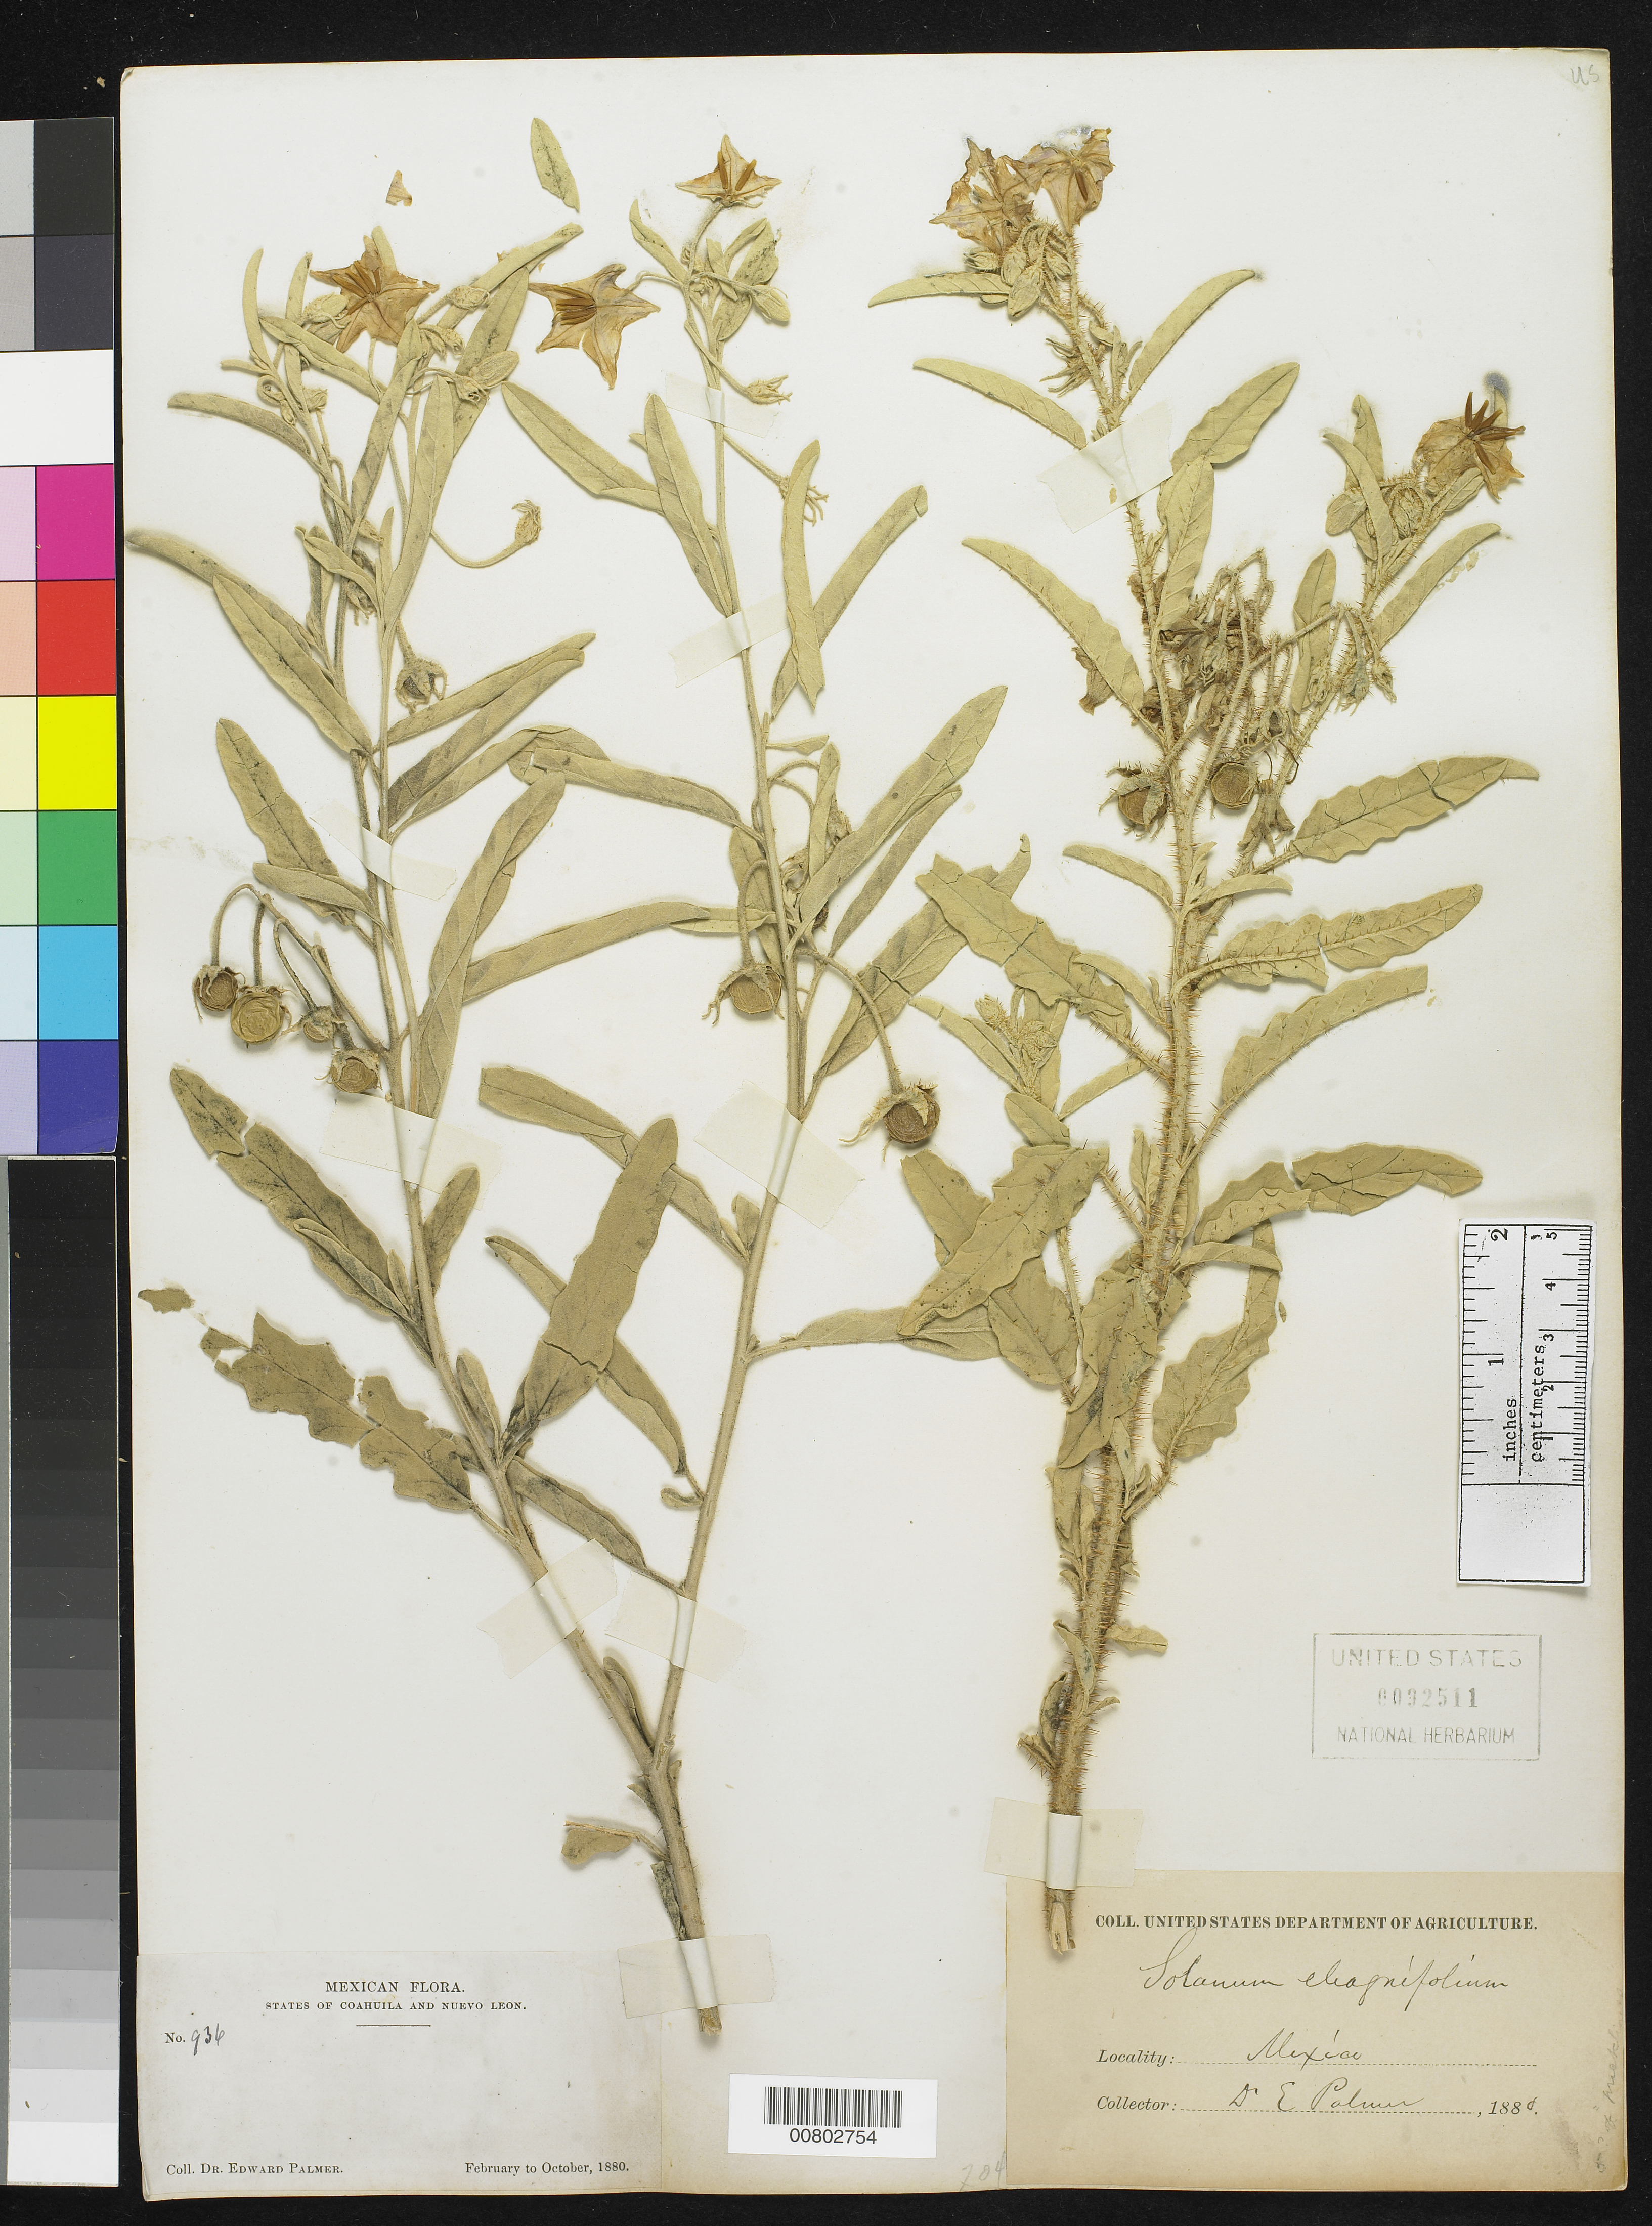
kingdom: Plantae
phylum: Tracheophyta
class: Magnoliopsida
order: Solanales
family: Solanaceae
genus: Solanum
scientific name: Solanum elaeagnifolium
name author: Cav.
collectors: E. Palmer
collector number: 936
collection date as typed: Feb 1880 to -- Oct 1880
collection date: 1880-02/1880-10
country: Mexico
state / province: Coahuila / Nuevo León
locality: States of Coahuila and Nuevo León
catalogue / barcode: US 92511